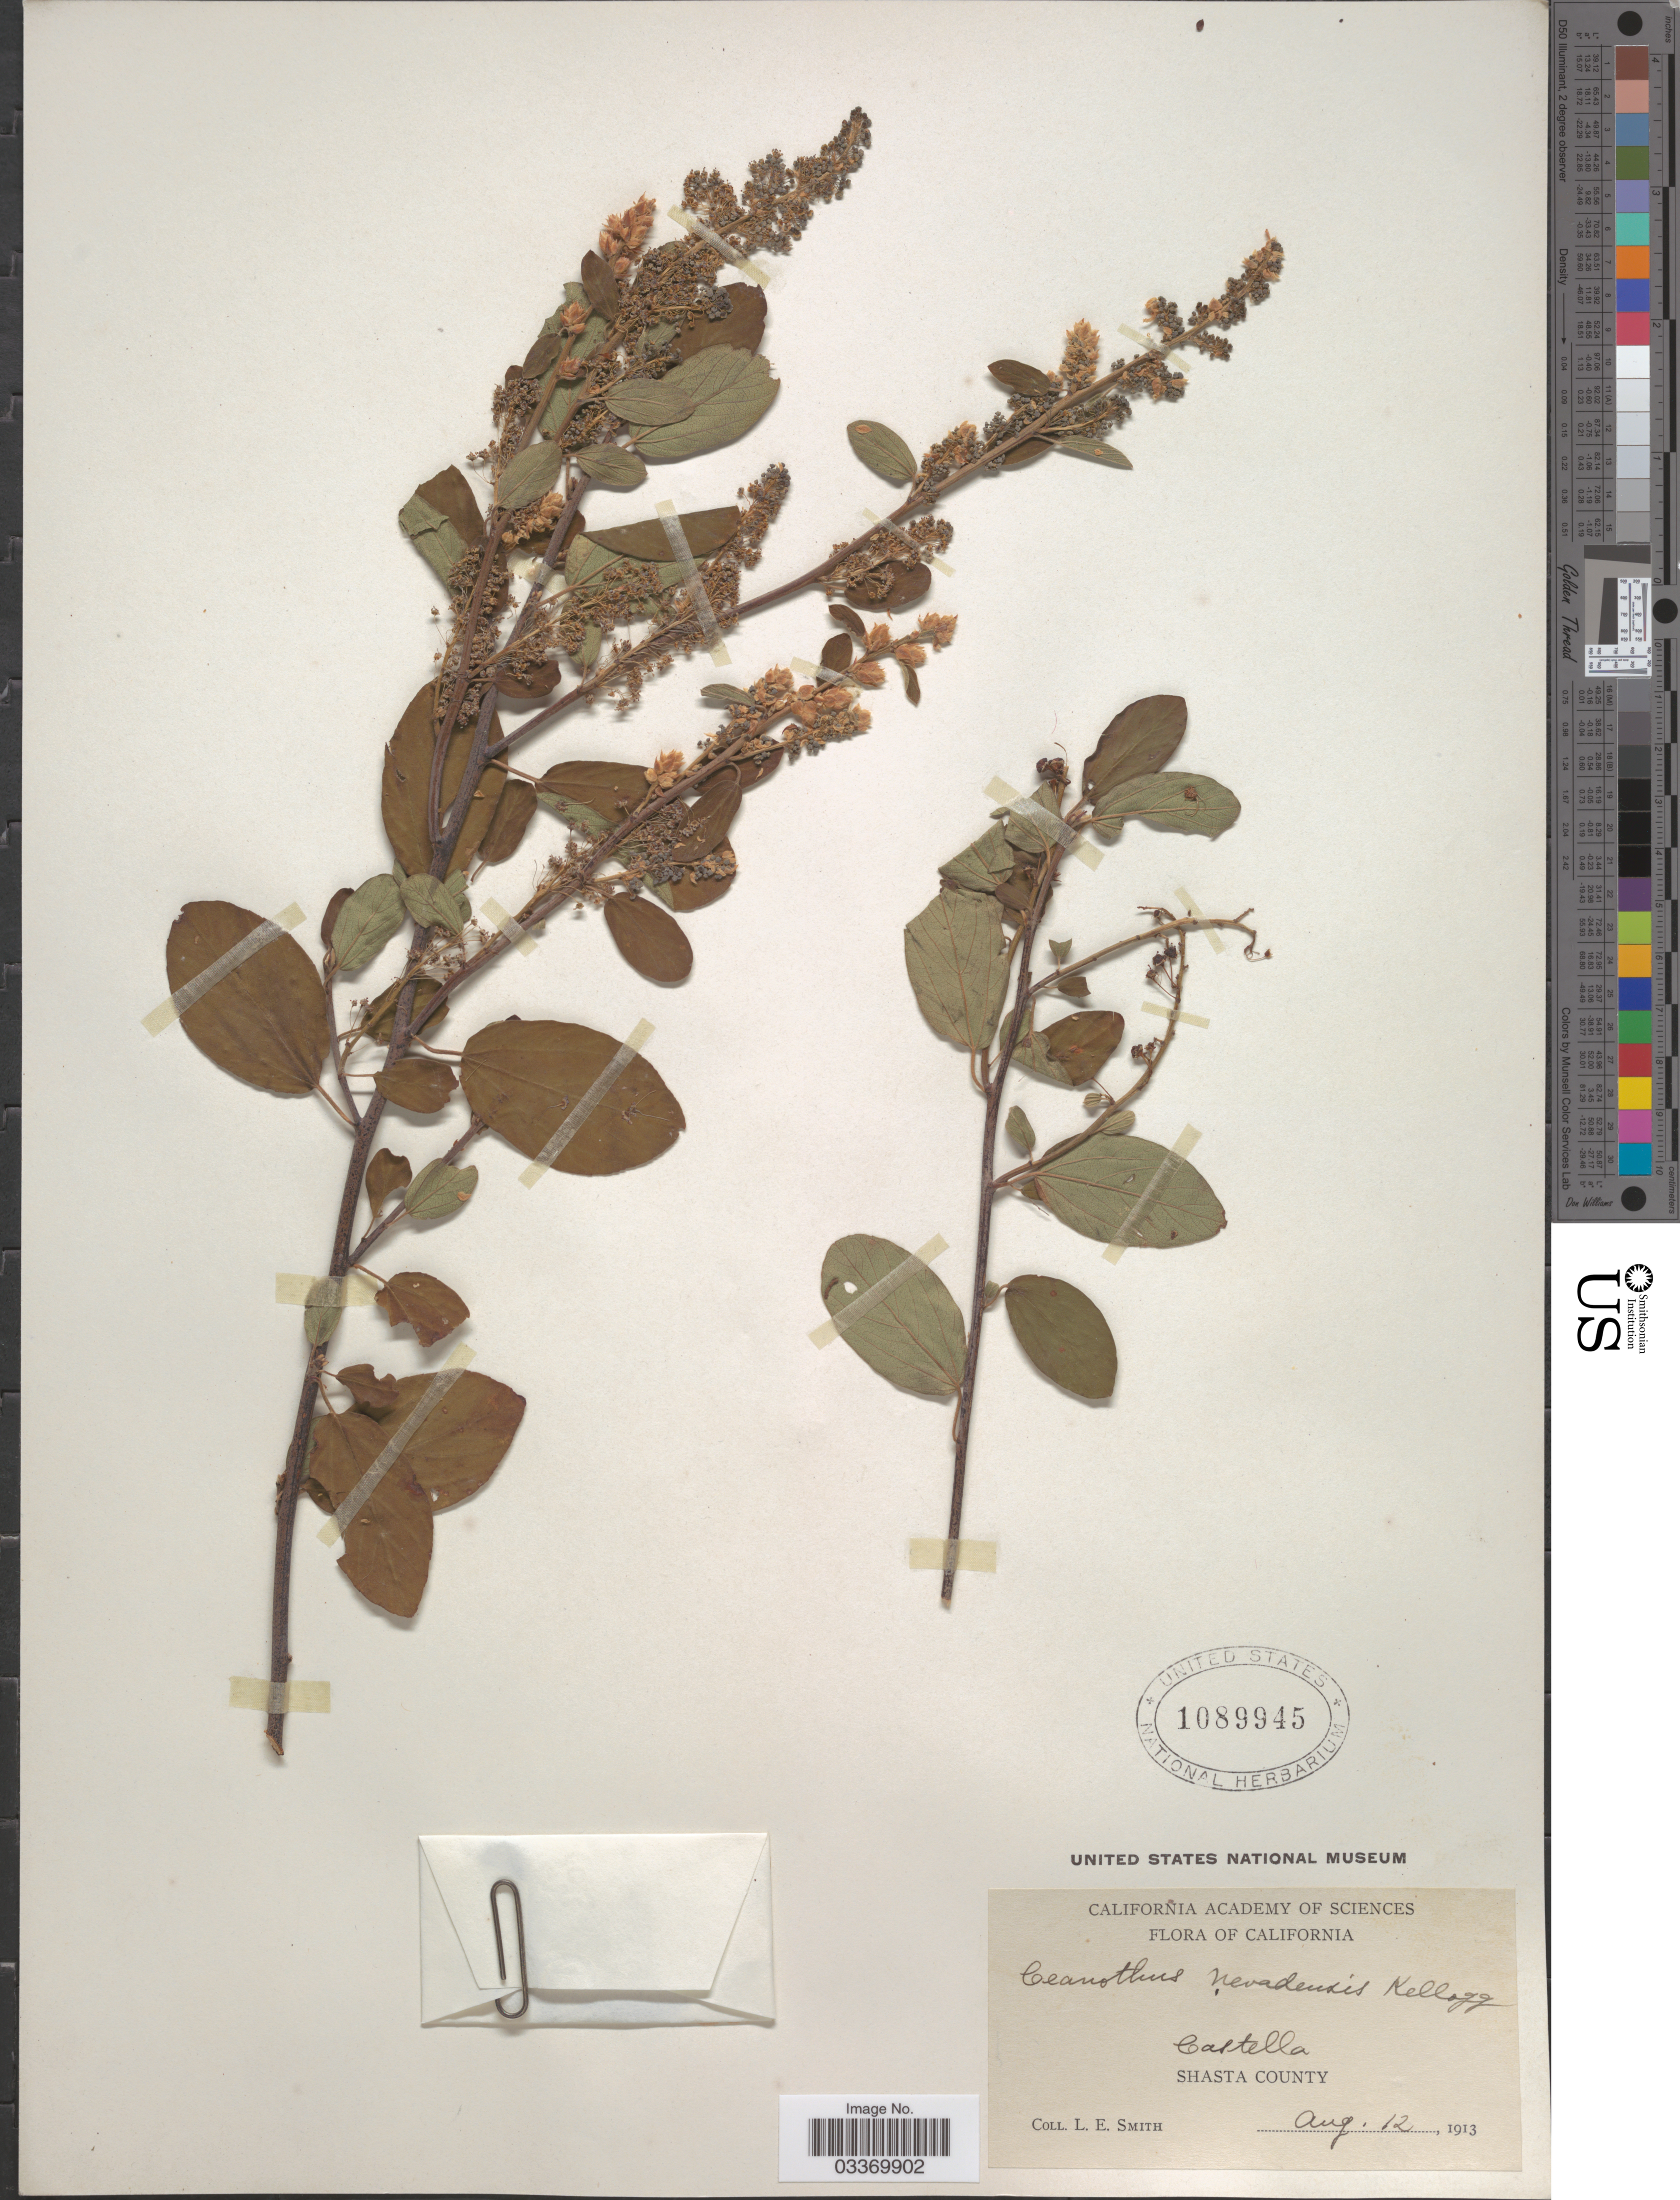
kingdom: Plantae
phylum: Tracheophyta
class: Magnoliopsida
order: Rosales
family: Rhamnaceae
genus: Ceanothus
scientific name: Ceanothus nevadensis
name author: Kellogg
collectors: L. E. Smith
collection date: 1913-08-12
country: United States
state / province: California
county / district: Shasta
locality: Castella.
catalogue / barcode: US 1089945